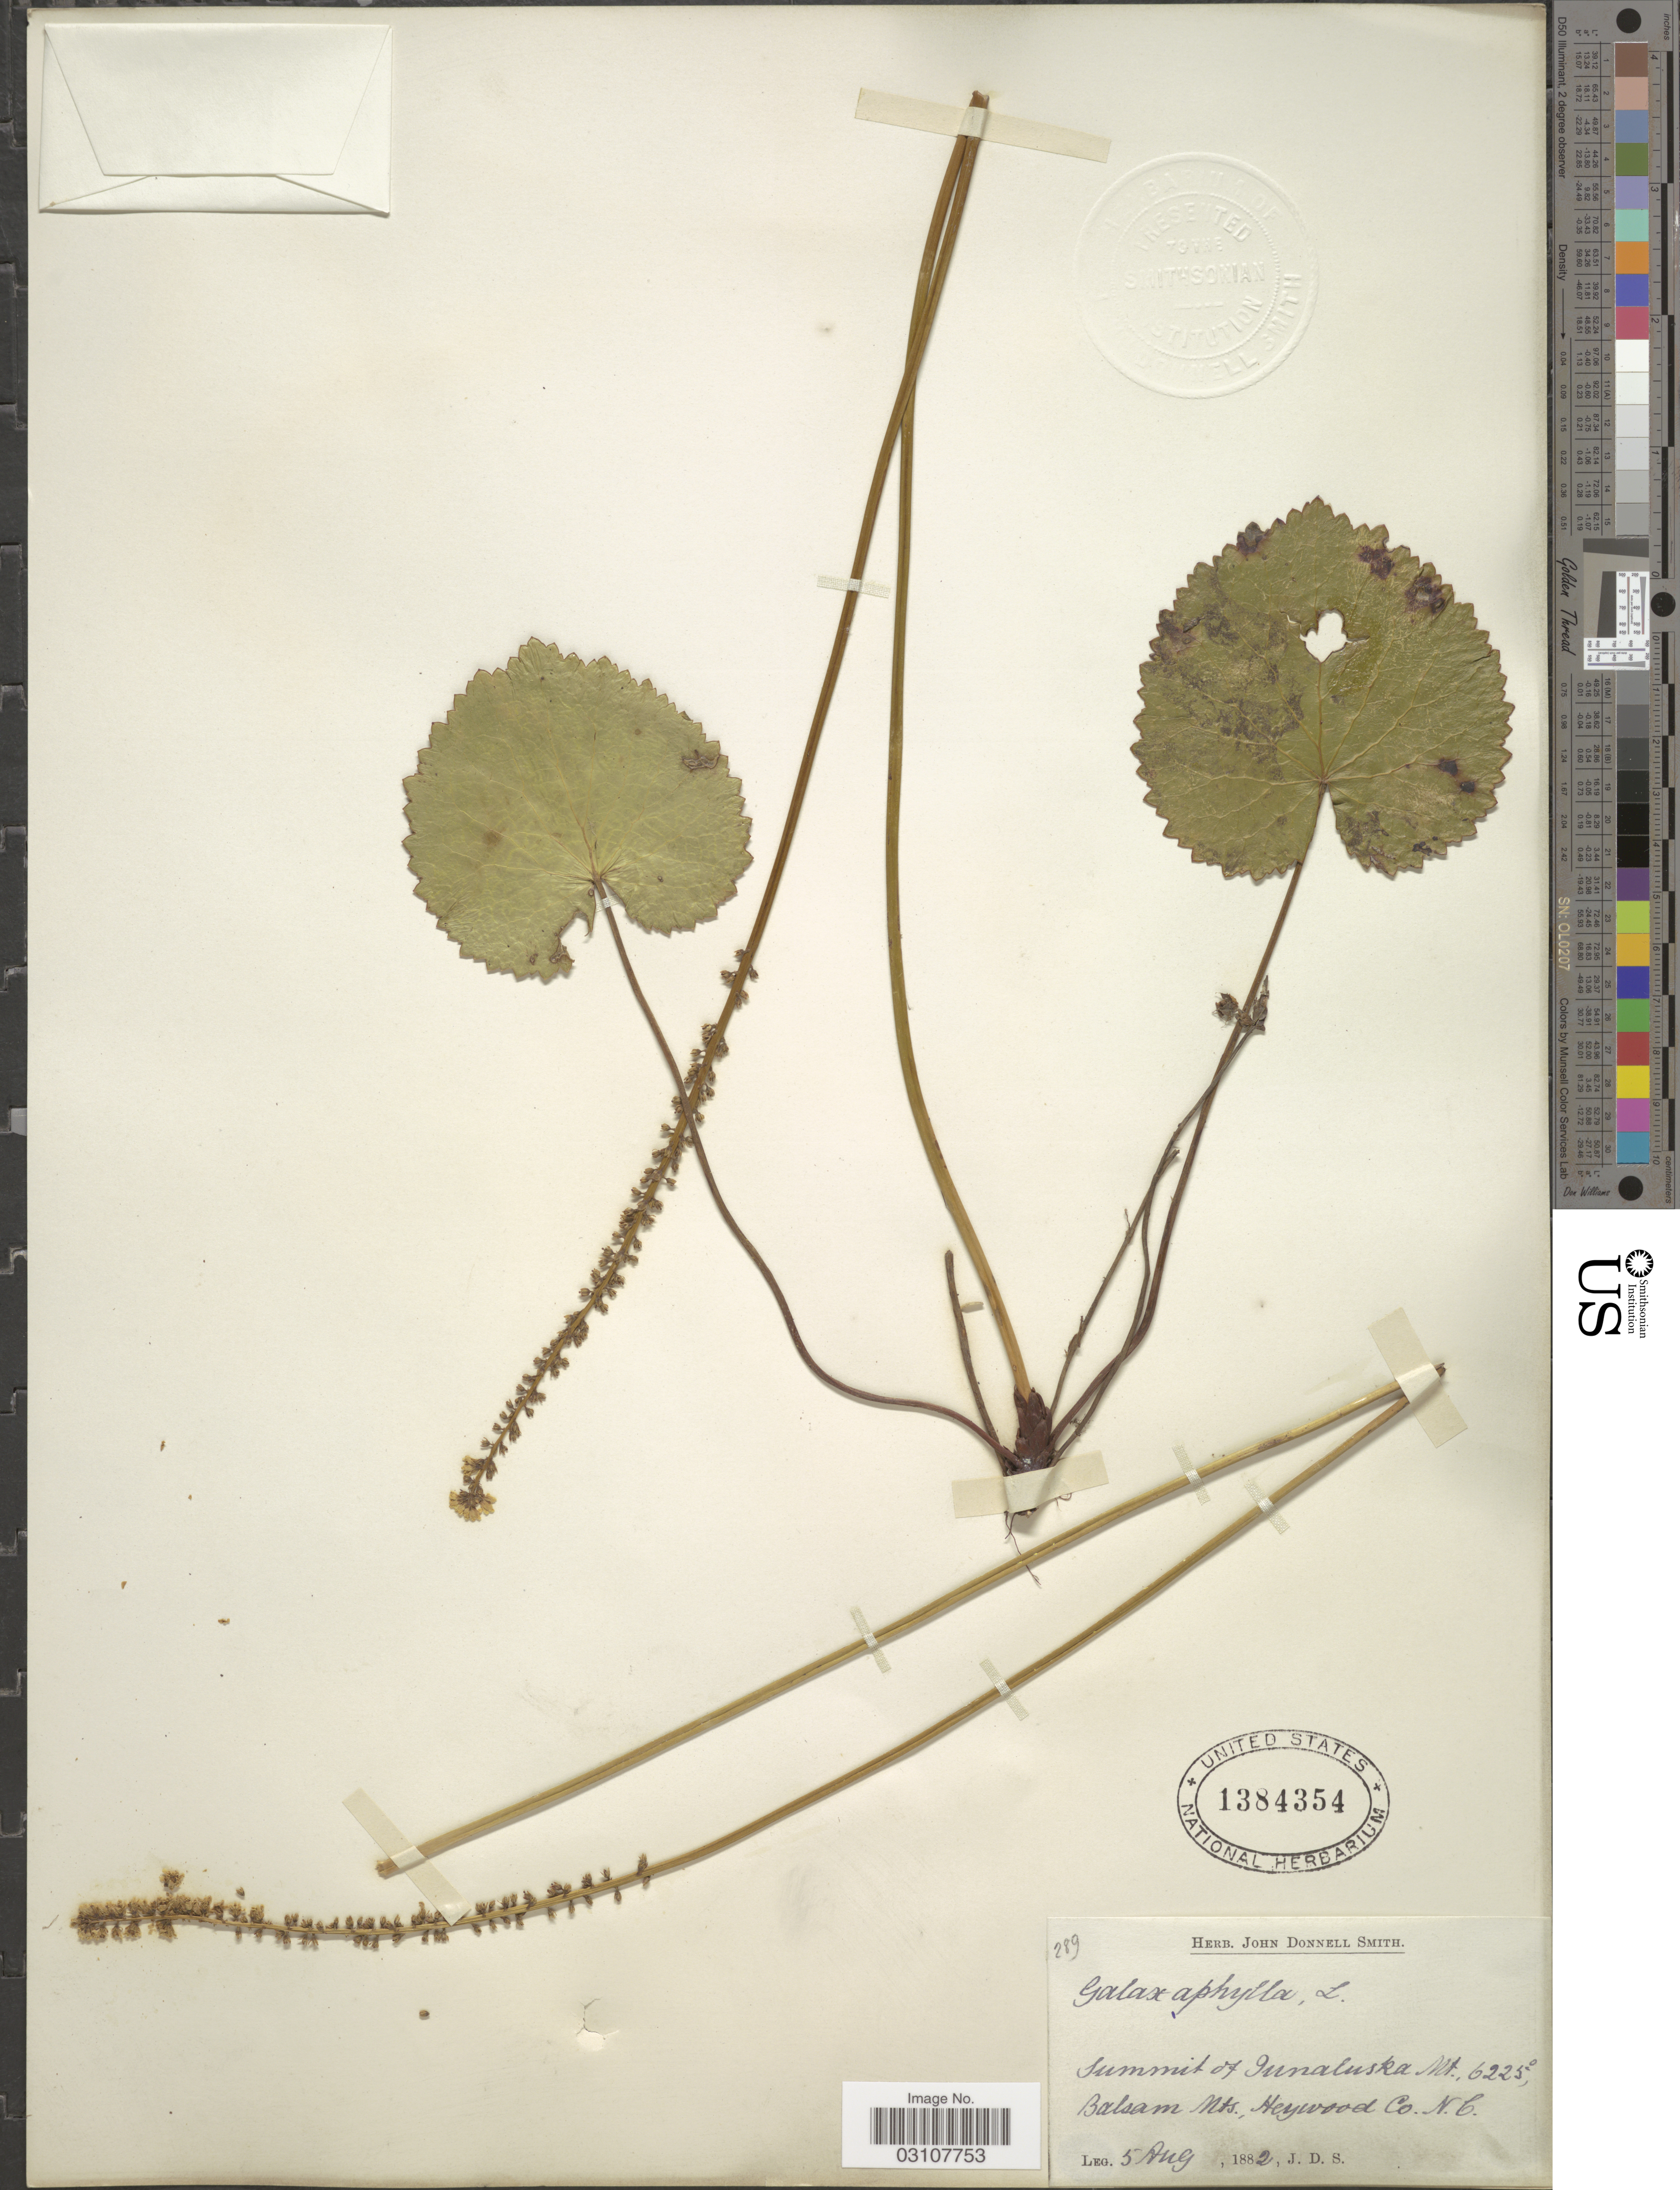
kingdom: Plantae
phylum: Tracheophyta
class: Magnoliopsida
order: Ericales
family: Diapensiaceae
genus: Galax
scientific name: Galax urceolata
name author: (Poir.) Brummitt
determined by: Gaynor, Michelle L., (FLAS), University of Florida (UNITED STATES)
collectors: J. Donnell Smith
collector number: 289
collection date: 1882-08-05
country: United States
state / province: North Carolina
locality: Summit of Junaluska Mt. Balsam Mts., Heywood Co.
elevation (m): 1897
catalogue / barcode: US 1384354